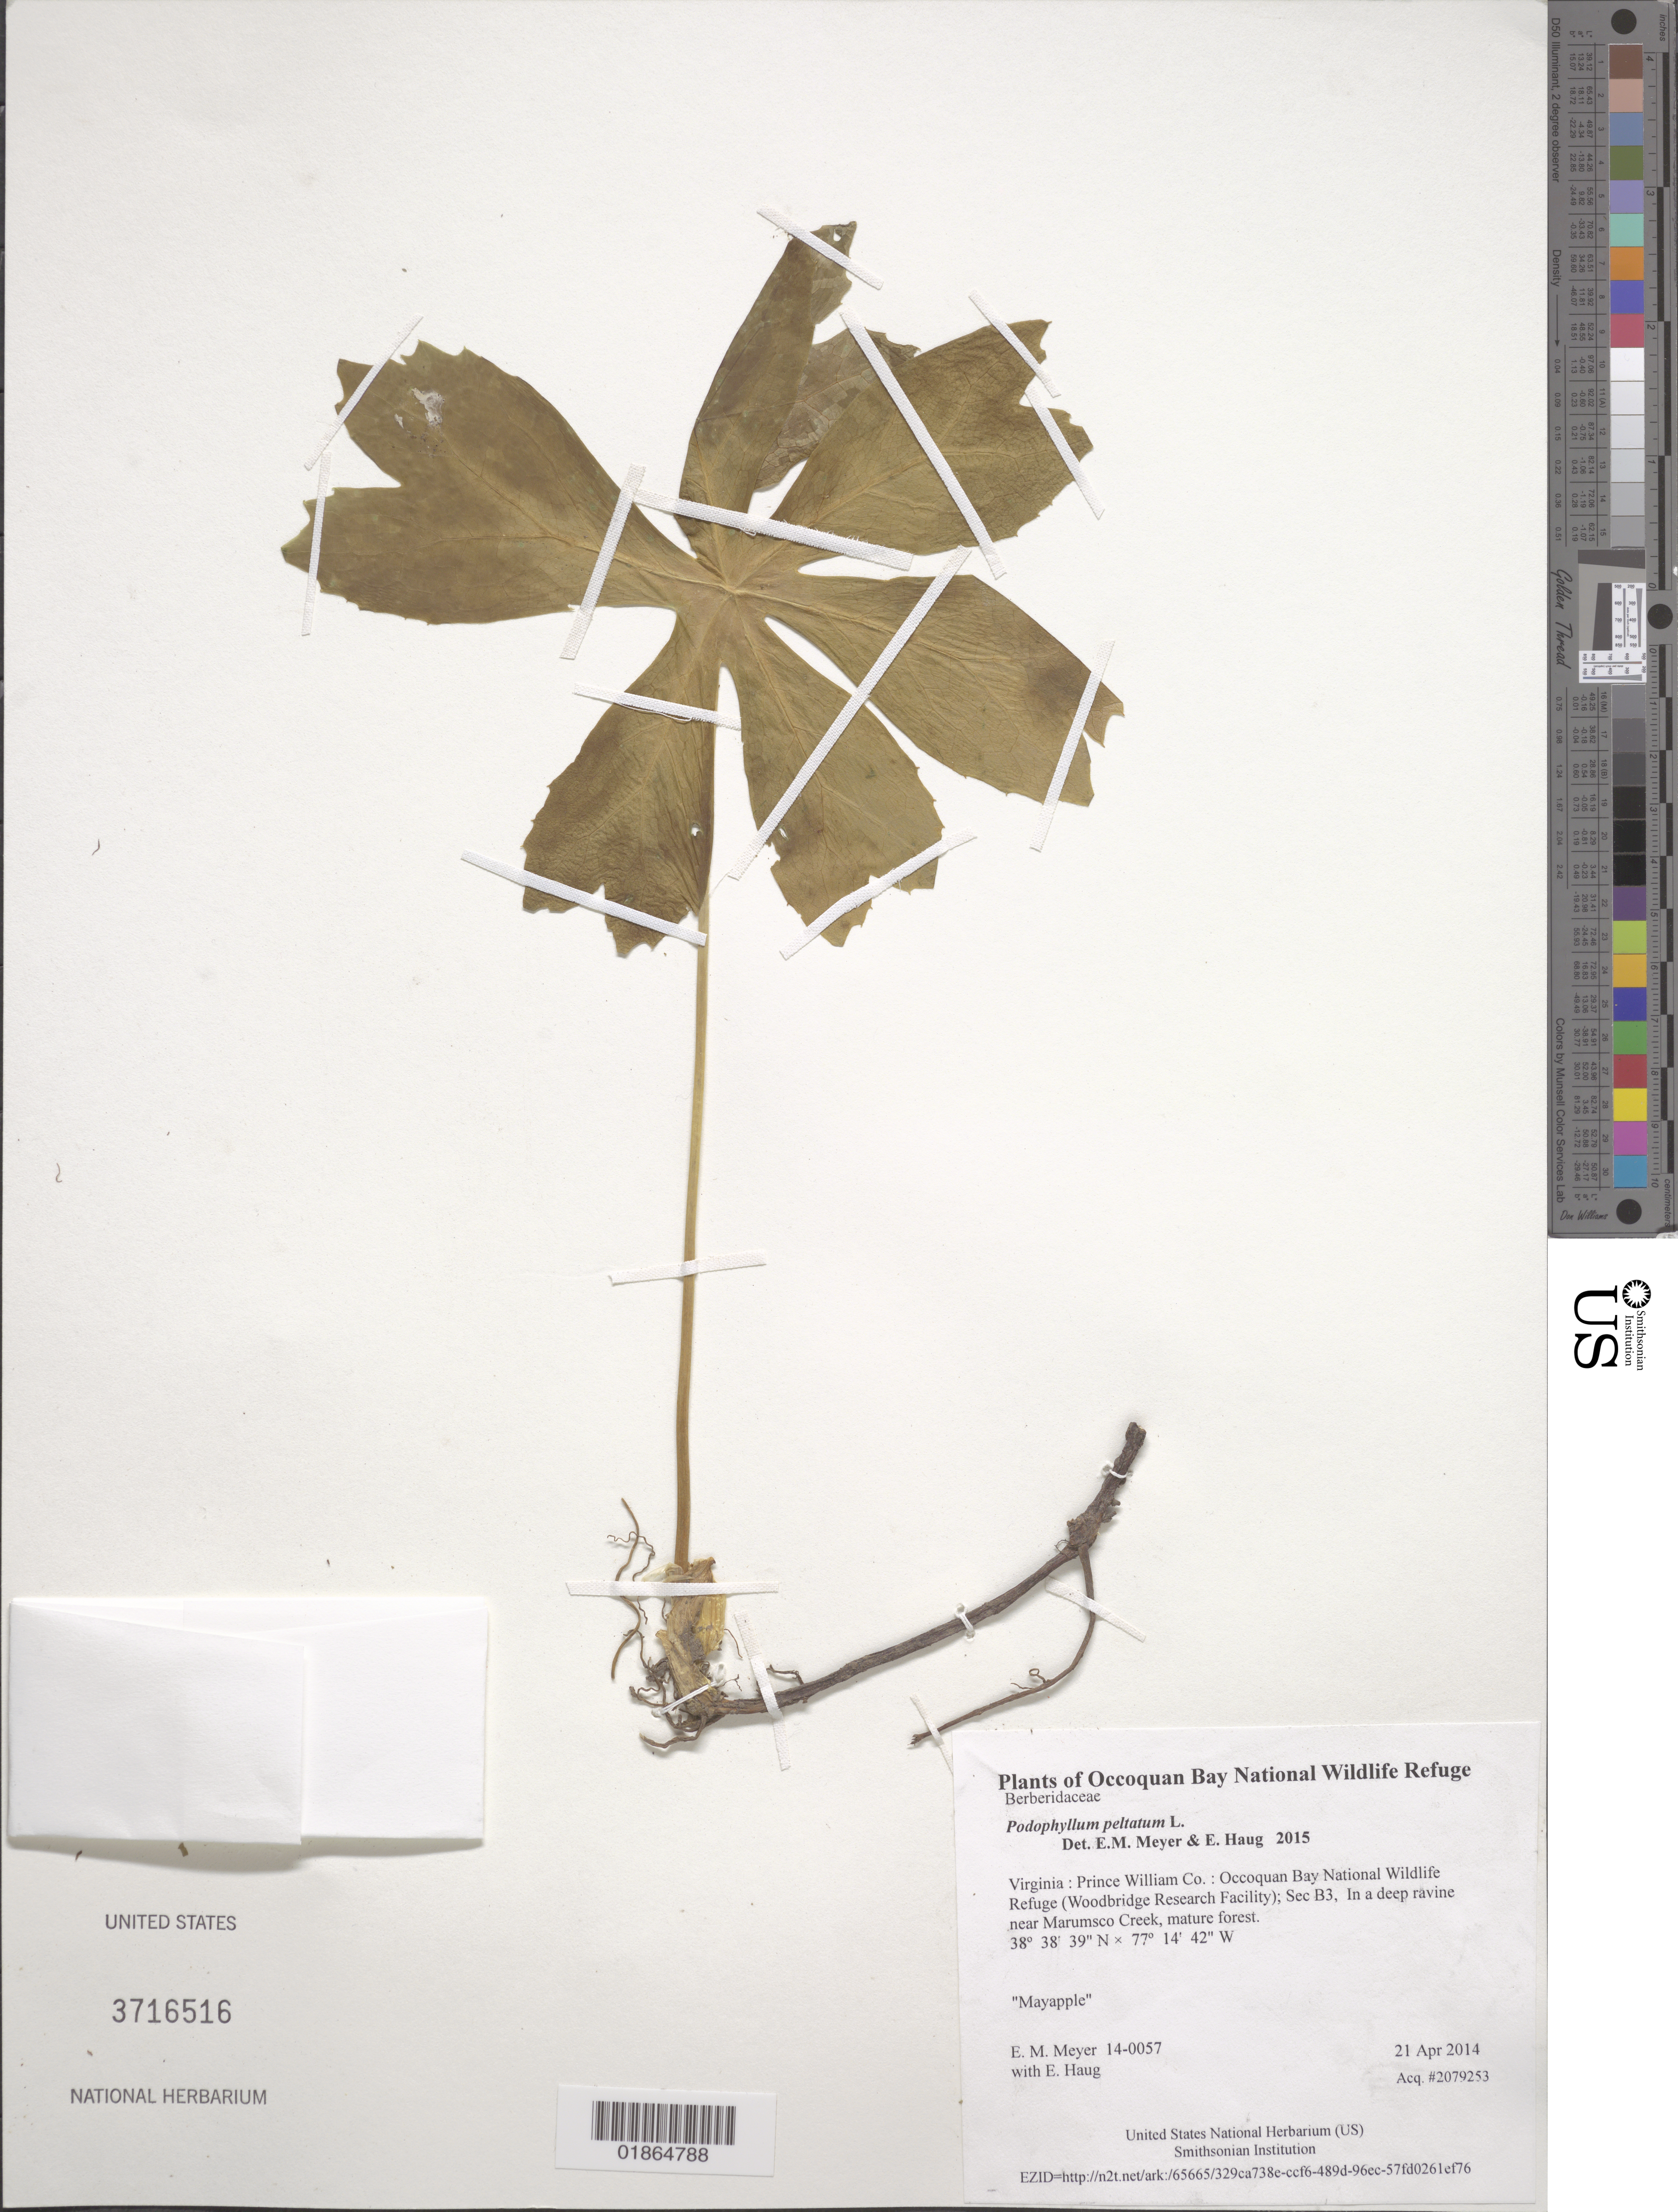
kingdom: Plantae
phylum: Tracheophyta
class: Magnoliopsida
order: Ranunculales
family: Berberidaceae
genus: Podophyllum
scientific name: Podophyllum peltatum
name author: L.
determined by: Meyer, E. M.; Haug, E.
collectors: E. M. Meyer & E. Haug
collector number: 14-0057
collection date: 2014-04-21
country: United States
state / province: Virginia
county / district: Prince William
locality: Occoquan Bay National Wildlife Refuge (Woodbridge Research Facility); Sec B3, In a deep ravine near Marumsco Creek, mature forest.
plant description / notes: Mayapple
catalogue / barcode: US 3716516